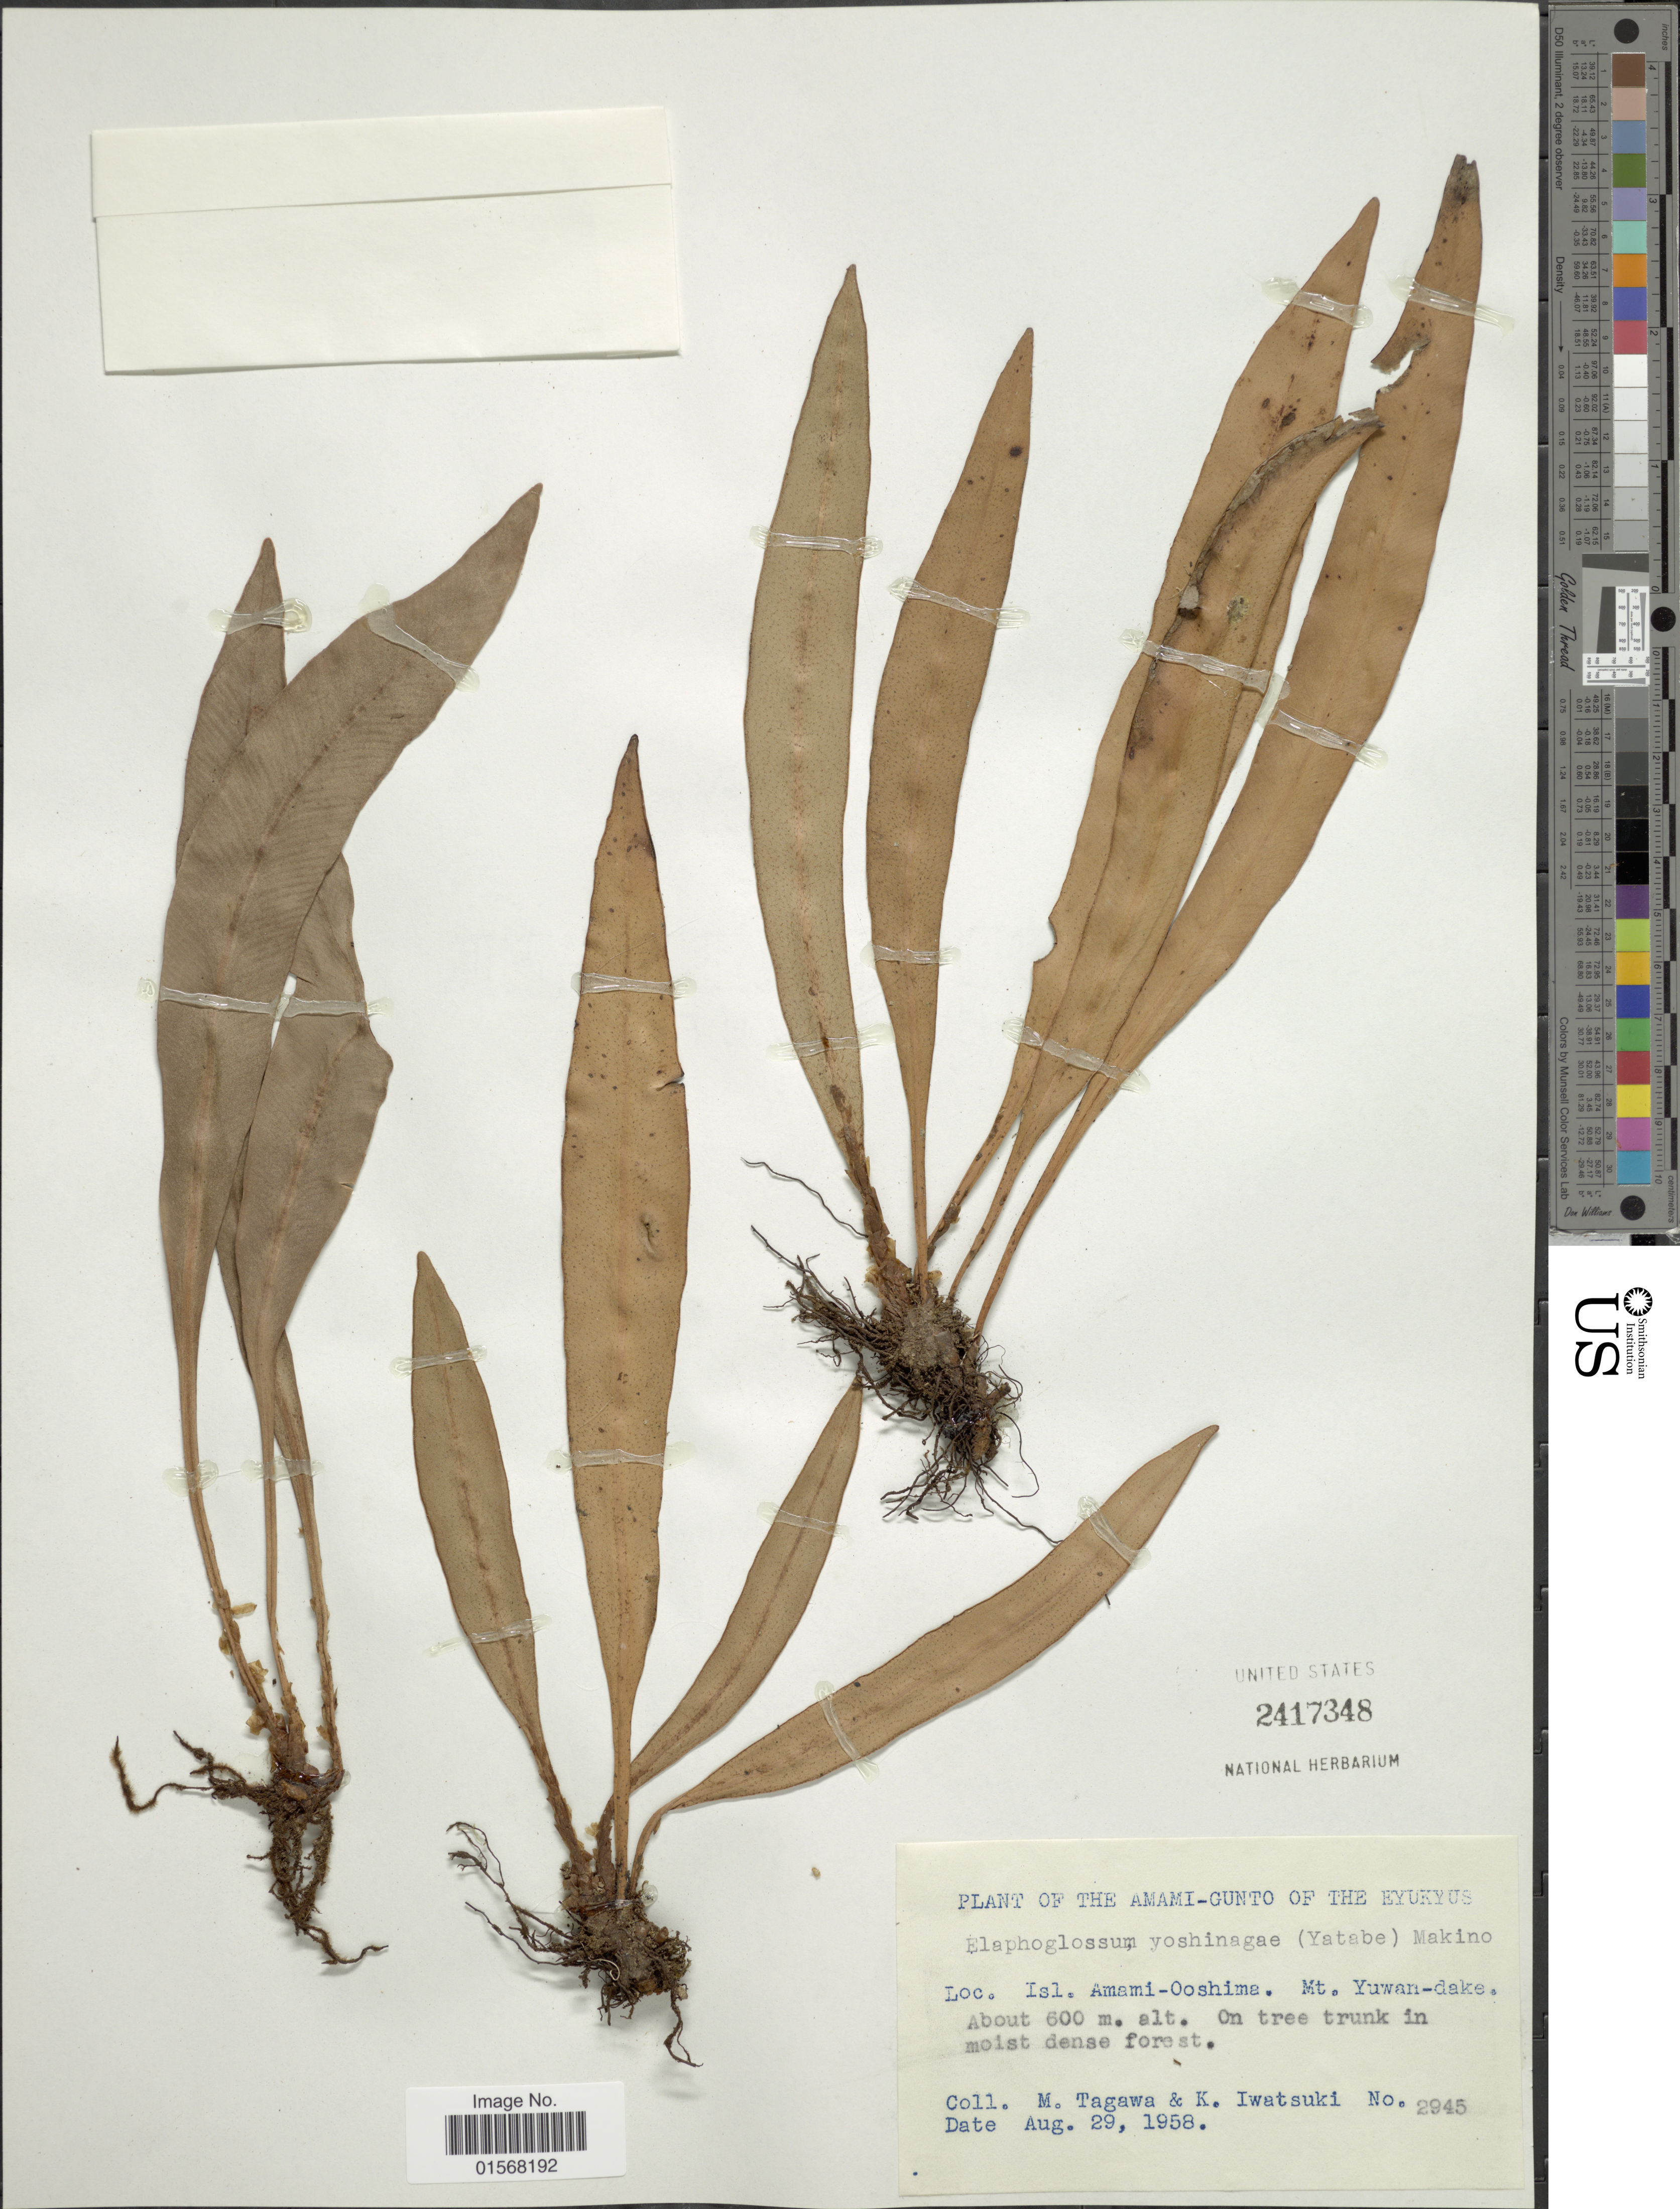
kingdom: Plantae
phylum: Tracheophyta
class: Polypodiopsida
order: Polypodiales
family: Dryopteridaceae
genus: Elaphoglossum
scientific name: Elaphoglossum yoshinagae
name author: (Yatabe) Makino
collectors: M. Tagawa & K. Iwatsuki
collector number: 2945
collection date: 1958-08-29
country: Japan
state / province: Okinawa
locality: Amami-Gunto of the Eyukyus, Isl. Amami-Ooshima. Mt. Yuwan-Dake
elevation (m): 600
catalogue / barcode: US 2417348